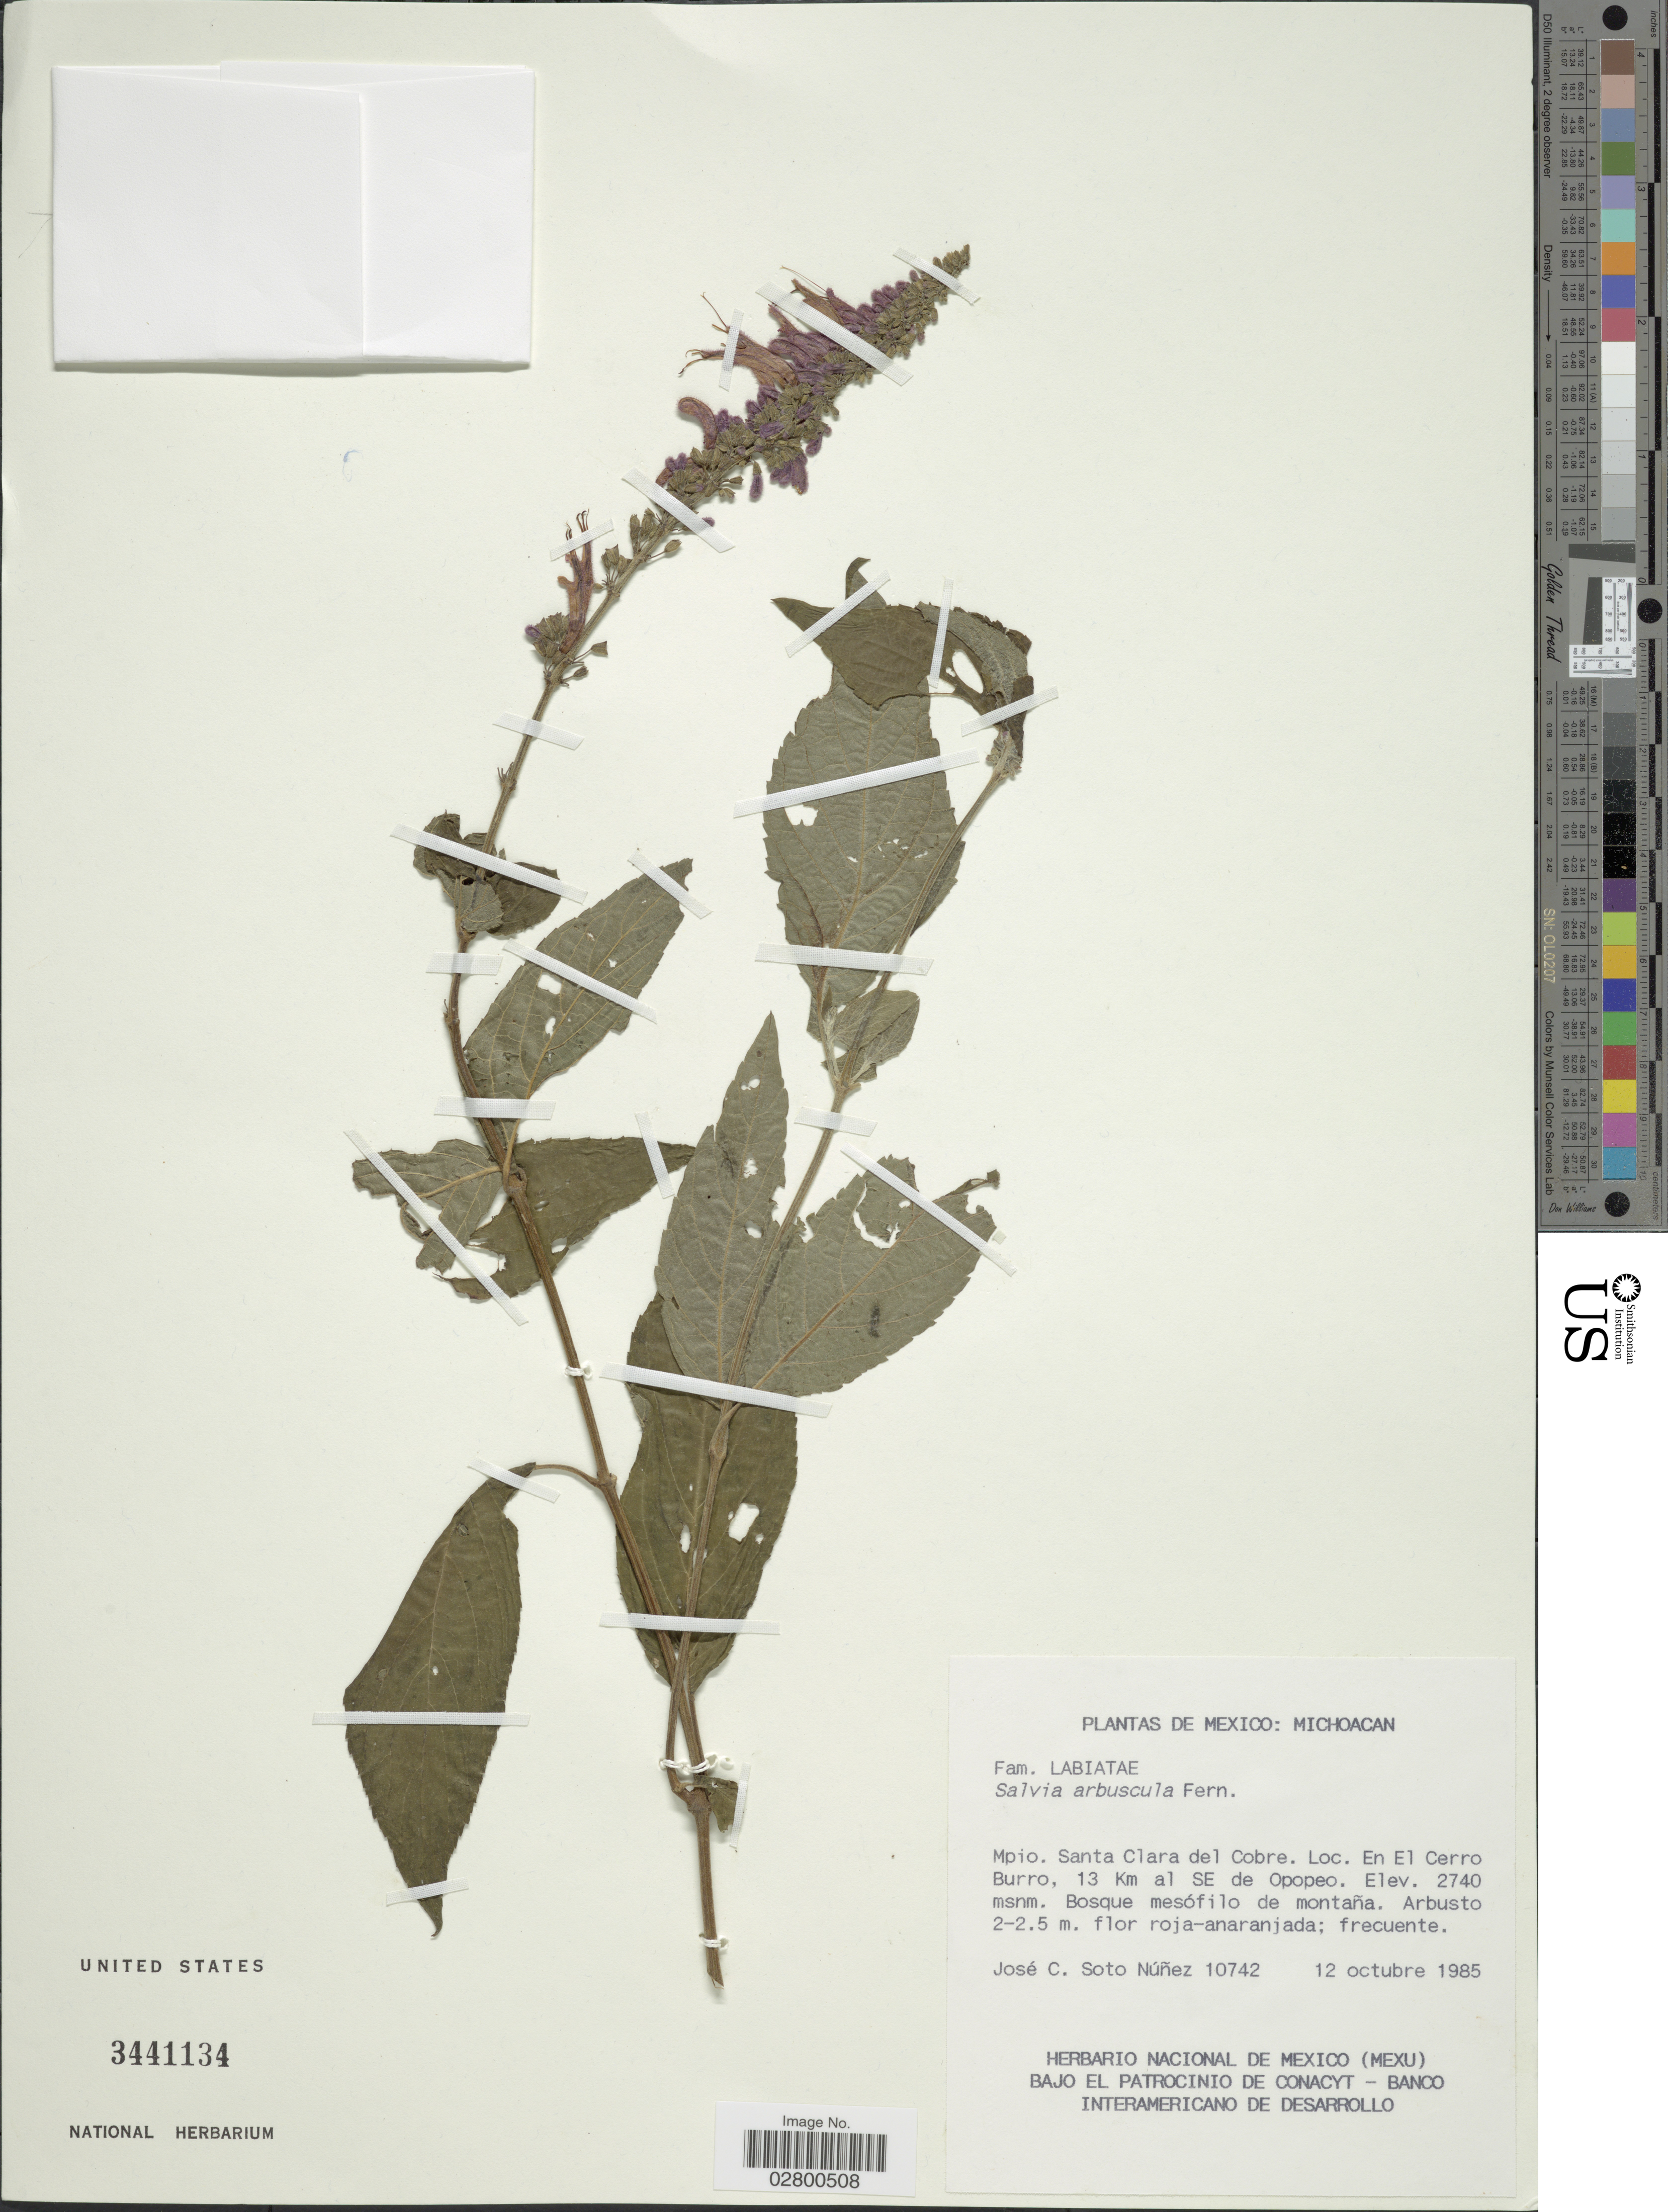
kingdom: Plantae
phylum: Tracheophyta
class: Magnoliopsida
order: Lamiales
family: Lamiaceae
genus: Salvia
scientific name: Salvia arbuscula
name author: Fernald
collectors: J. Soto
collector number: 10742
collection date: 1985-10-12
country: Mexico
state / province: Michoacán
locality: Mpio. Santa Clara del Cobre. En El Cerro Burro, 13 Km al SE de Opopeo.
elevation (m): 2740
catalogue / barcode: US 3441134